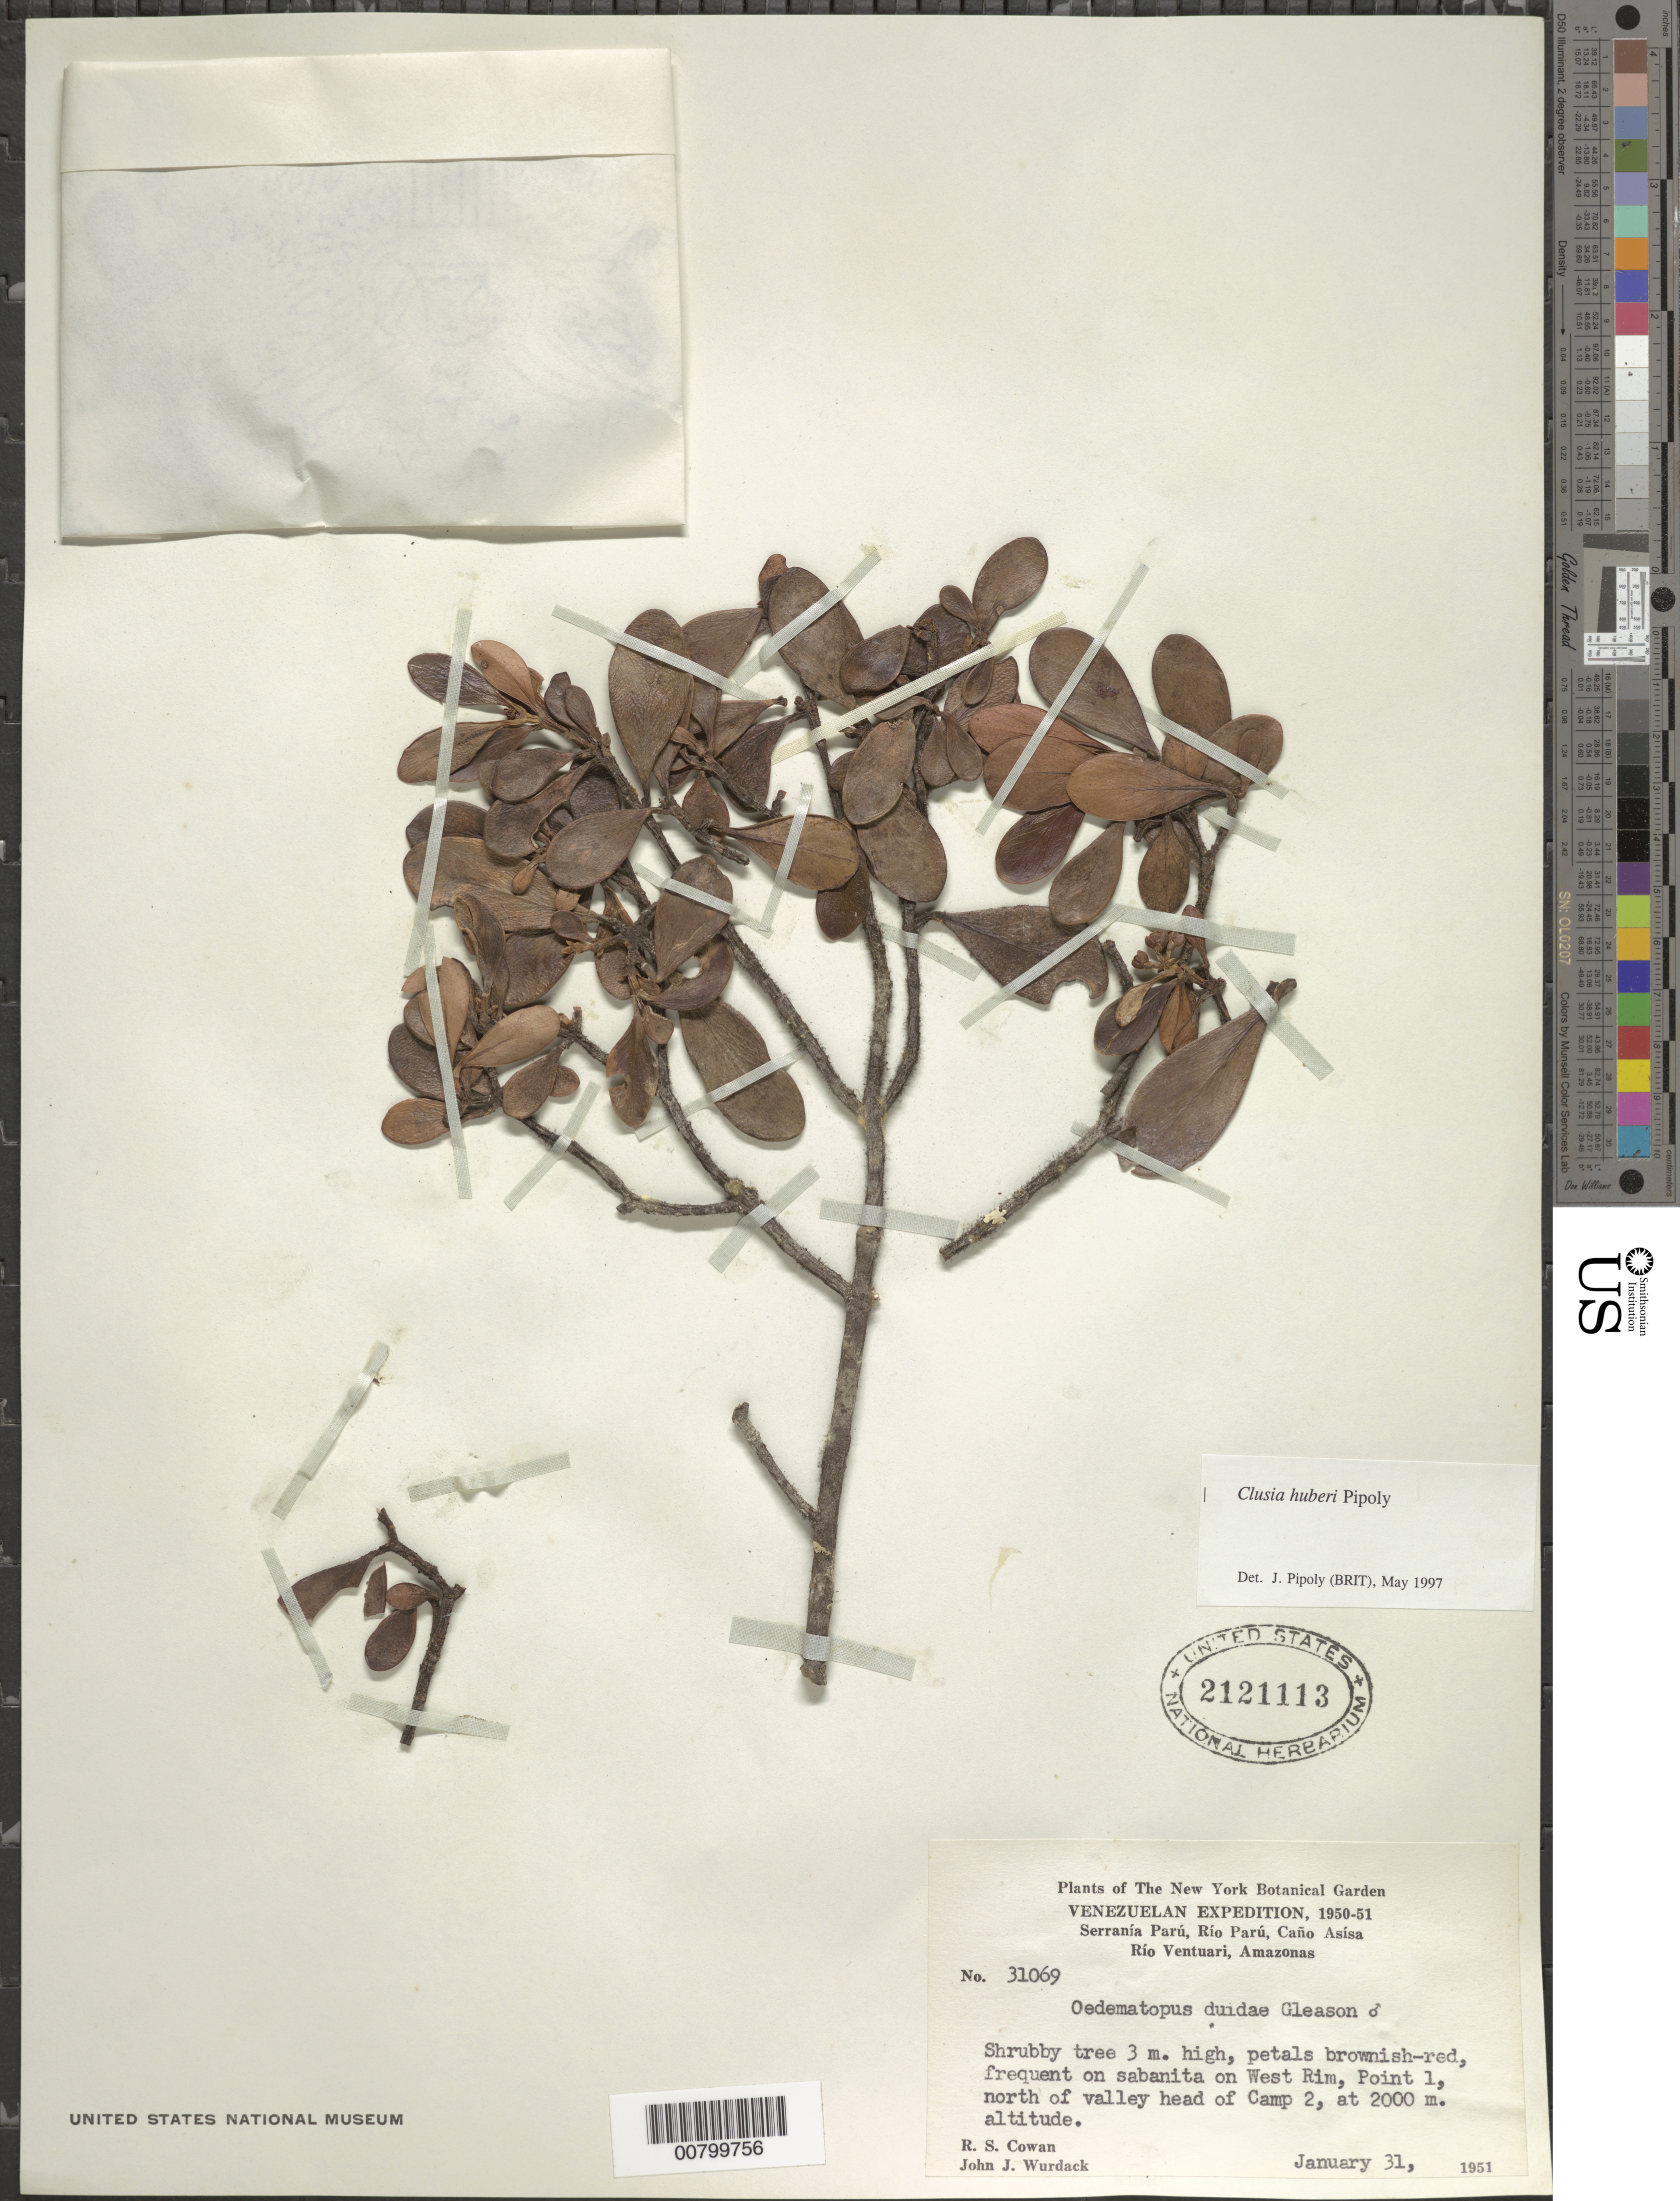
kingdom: Plantae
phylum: Tracheophyta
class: Magnoliopsida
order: Malpighiales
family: Clusiaceae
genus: Clusia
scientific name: Clusia huberi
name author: Pipoly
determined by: Pipoly, J. J., III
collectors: R. S. Cowan & J. J. Wurdack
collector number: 31069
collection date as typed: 31-Jan-51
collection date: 1951-01-31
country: Venezuela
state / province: Amazonas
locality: Serranía Parú, along West rim, on Point 1, north of valley head of camp 2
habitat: Sabanita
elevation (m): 2000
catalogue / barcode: US 2121113